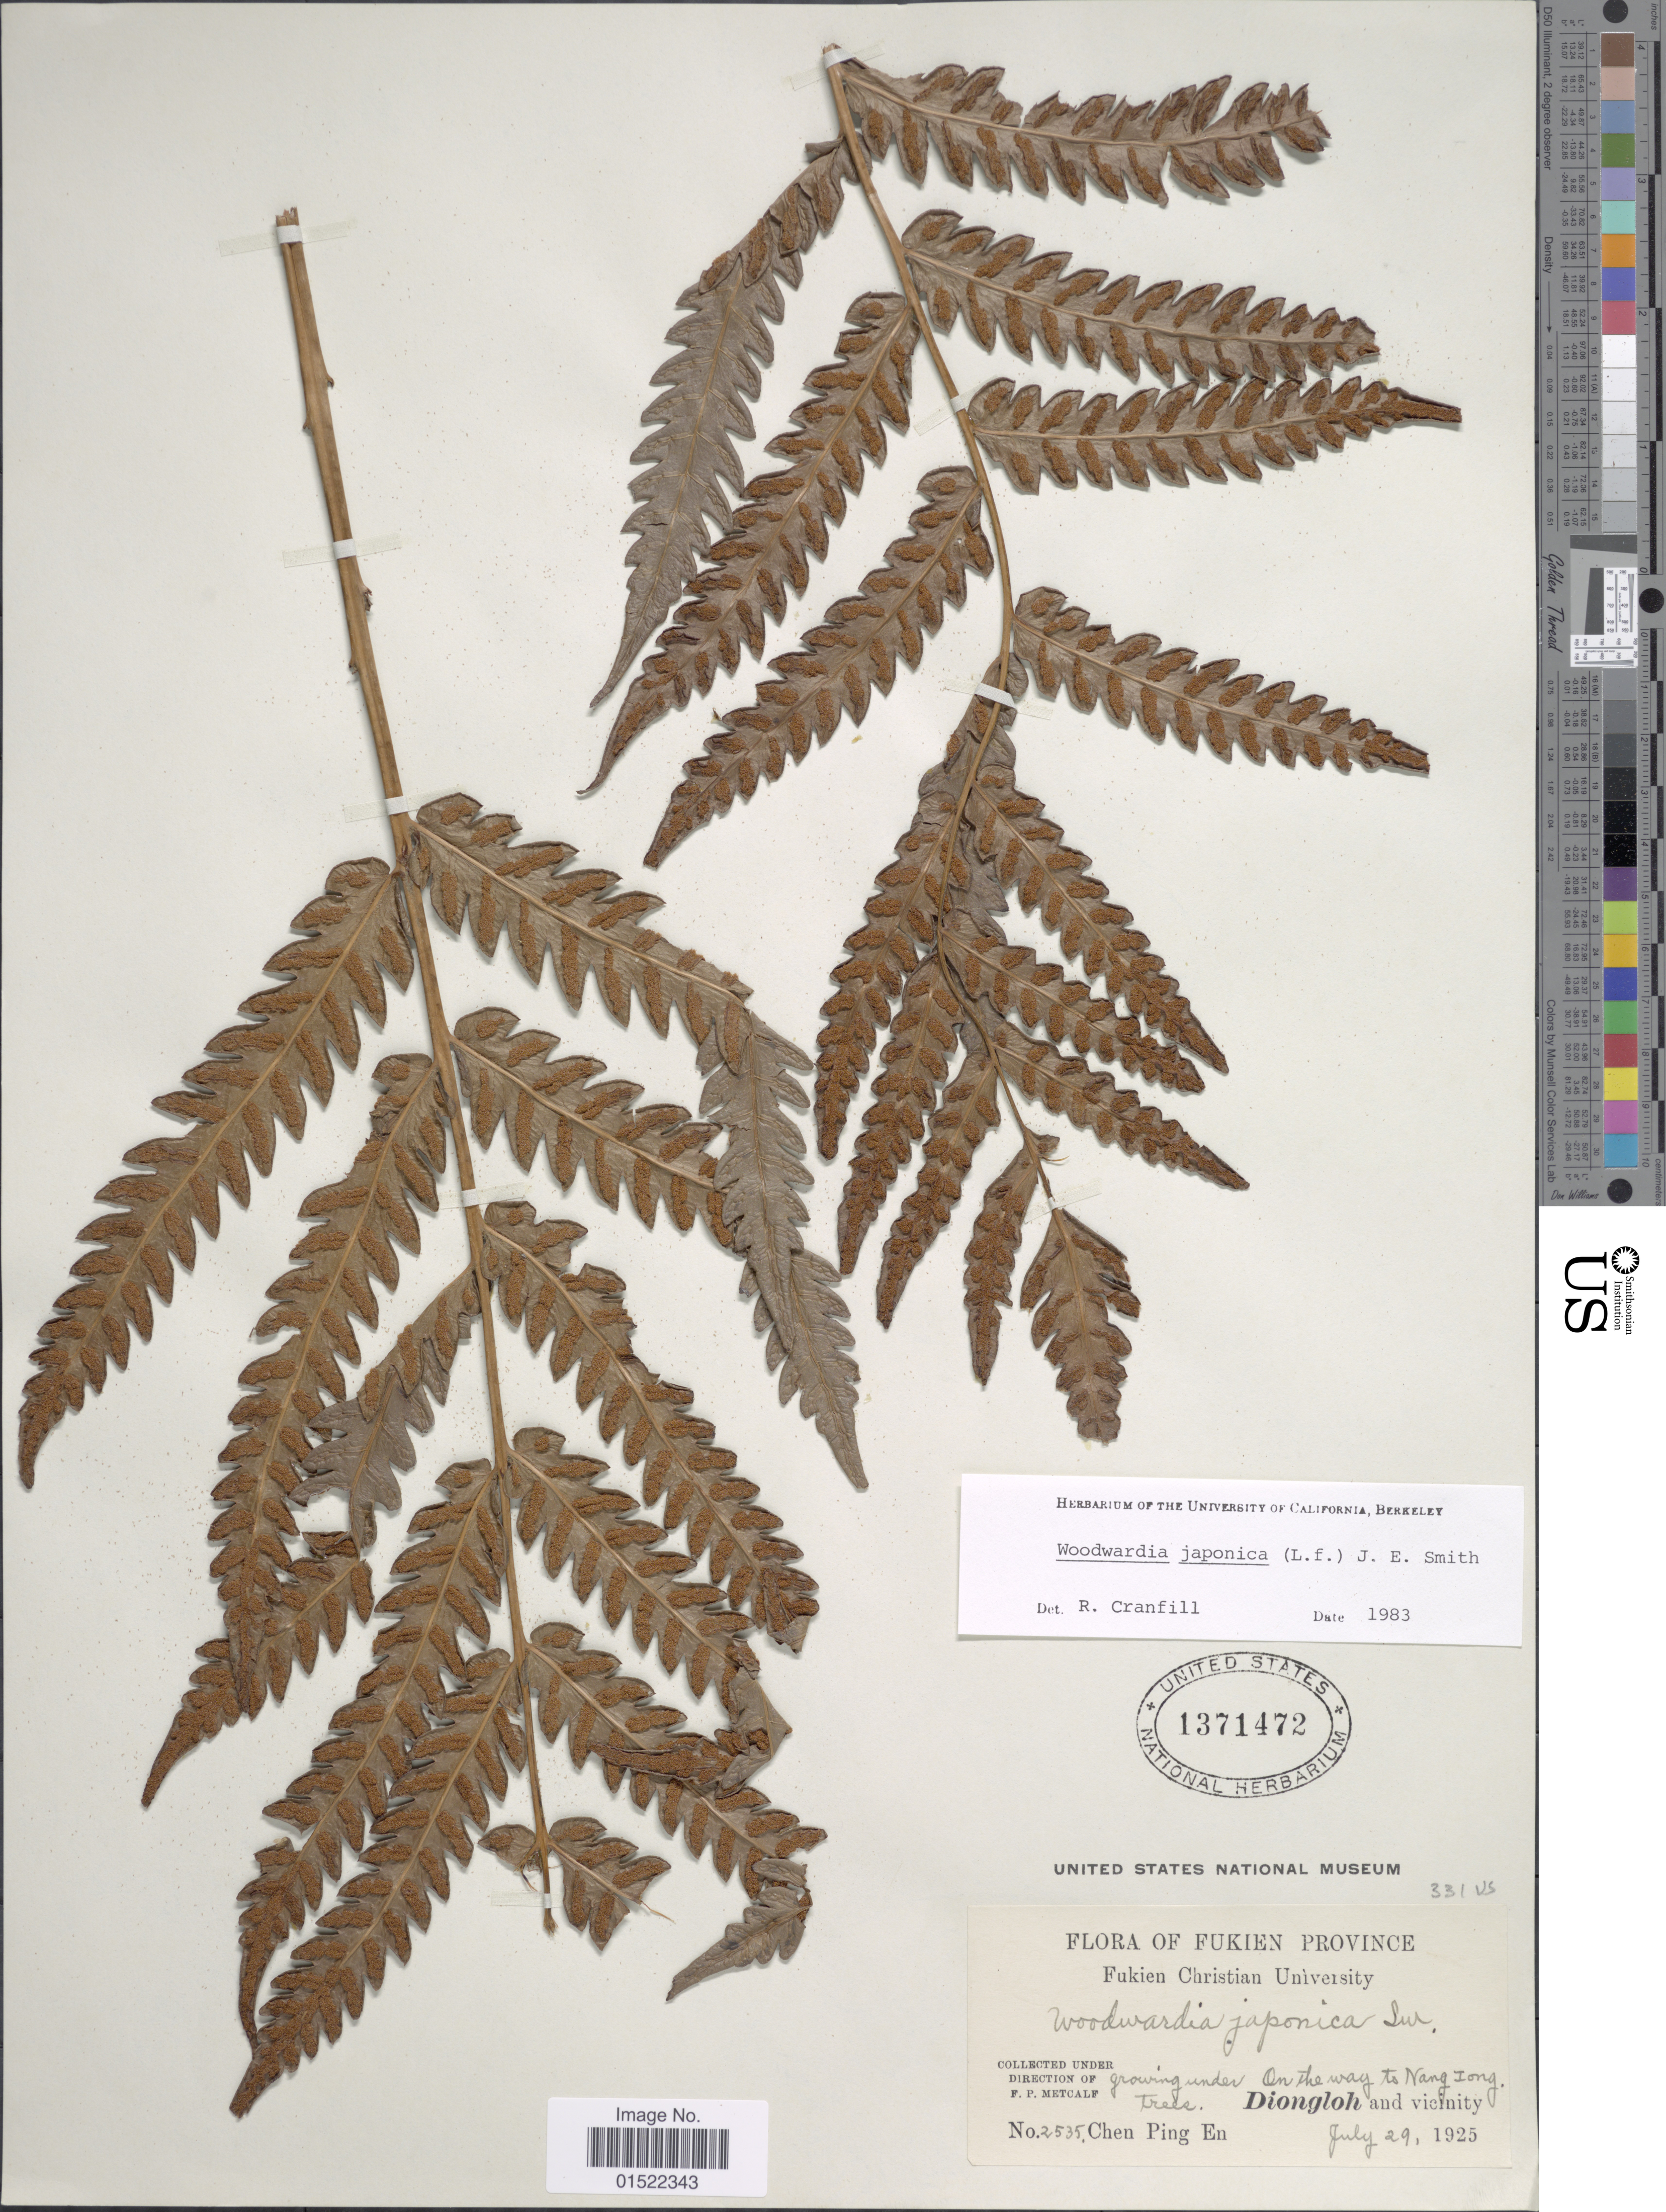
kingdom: Plantae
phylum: Tracheophyta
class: Polypodiopsida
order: Polypodiales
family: Blechnaceae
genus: Woodwardia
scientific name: Woodwardia japonica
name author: (L. f.) Sm.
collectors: P. E. Chen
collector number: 2535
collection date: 1925-07-29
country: China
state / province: Fujian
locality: Fukien province, Diongloh and vicinity, growing under , on the way to Nang Iong Trees [interpreted]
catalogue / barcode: US 1371472